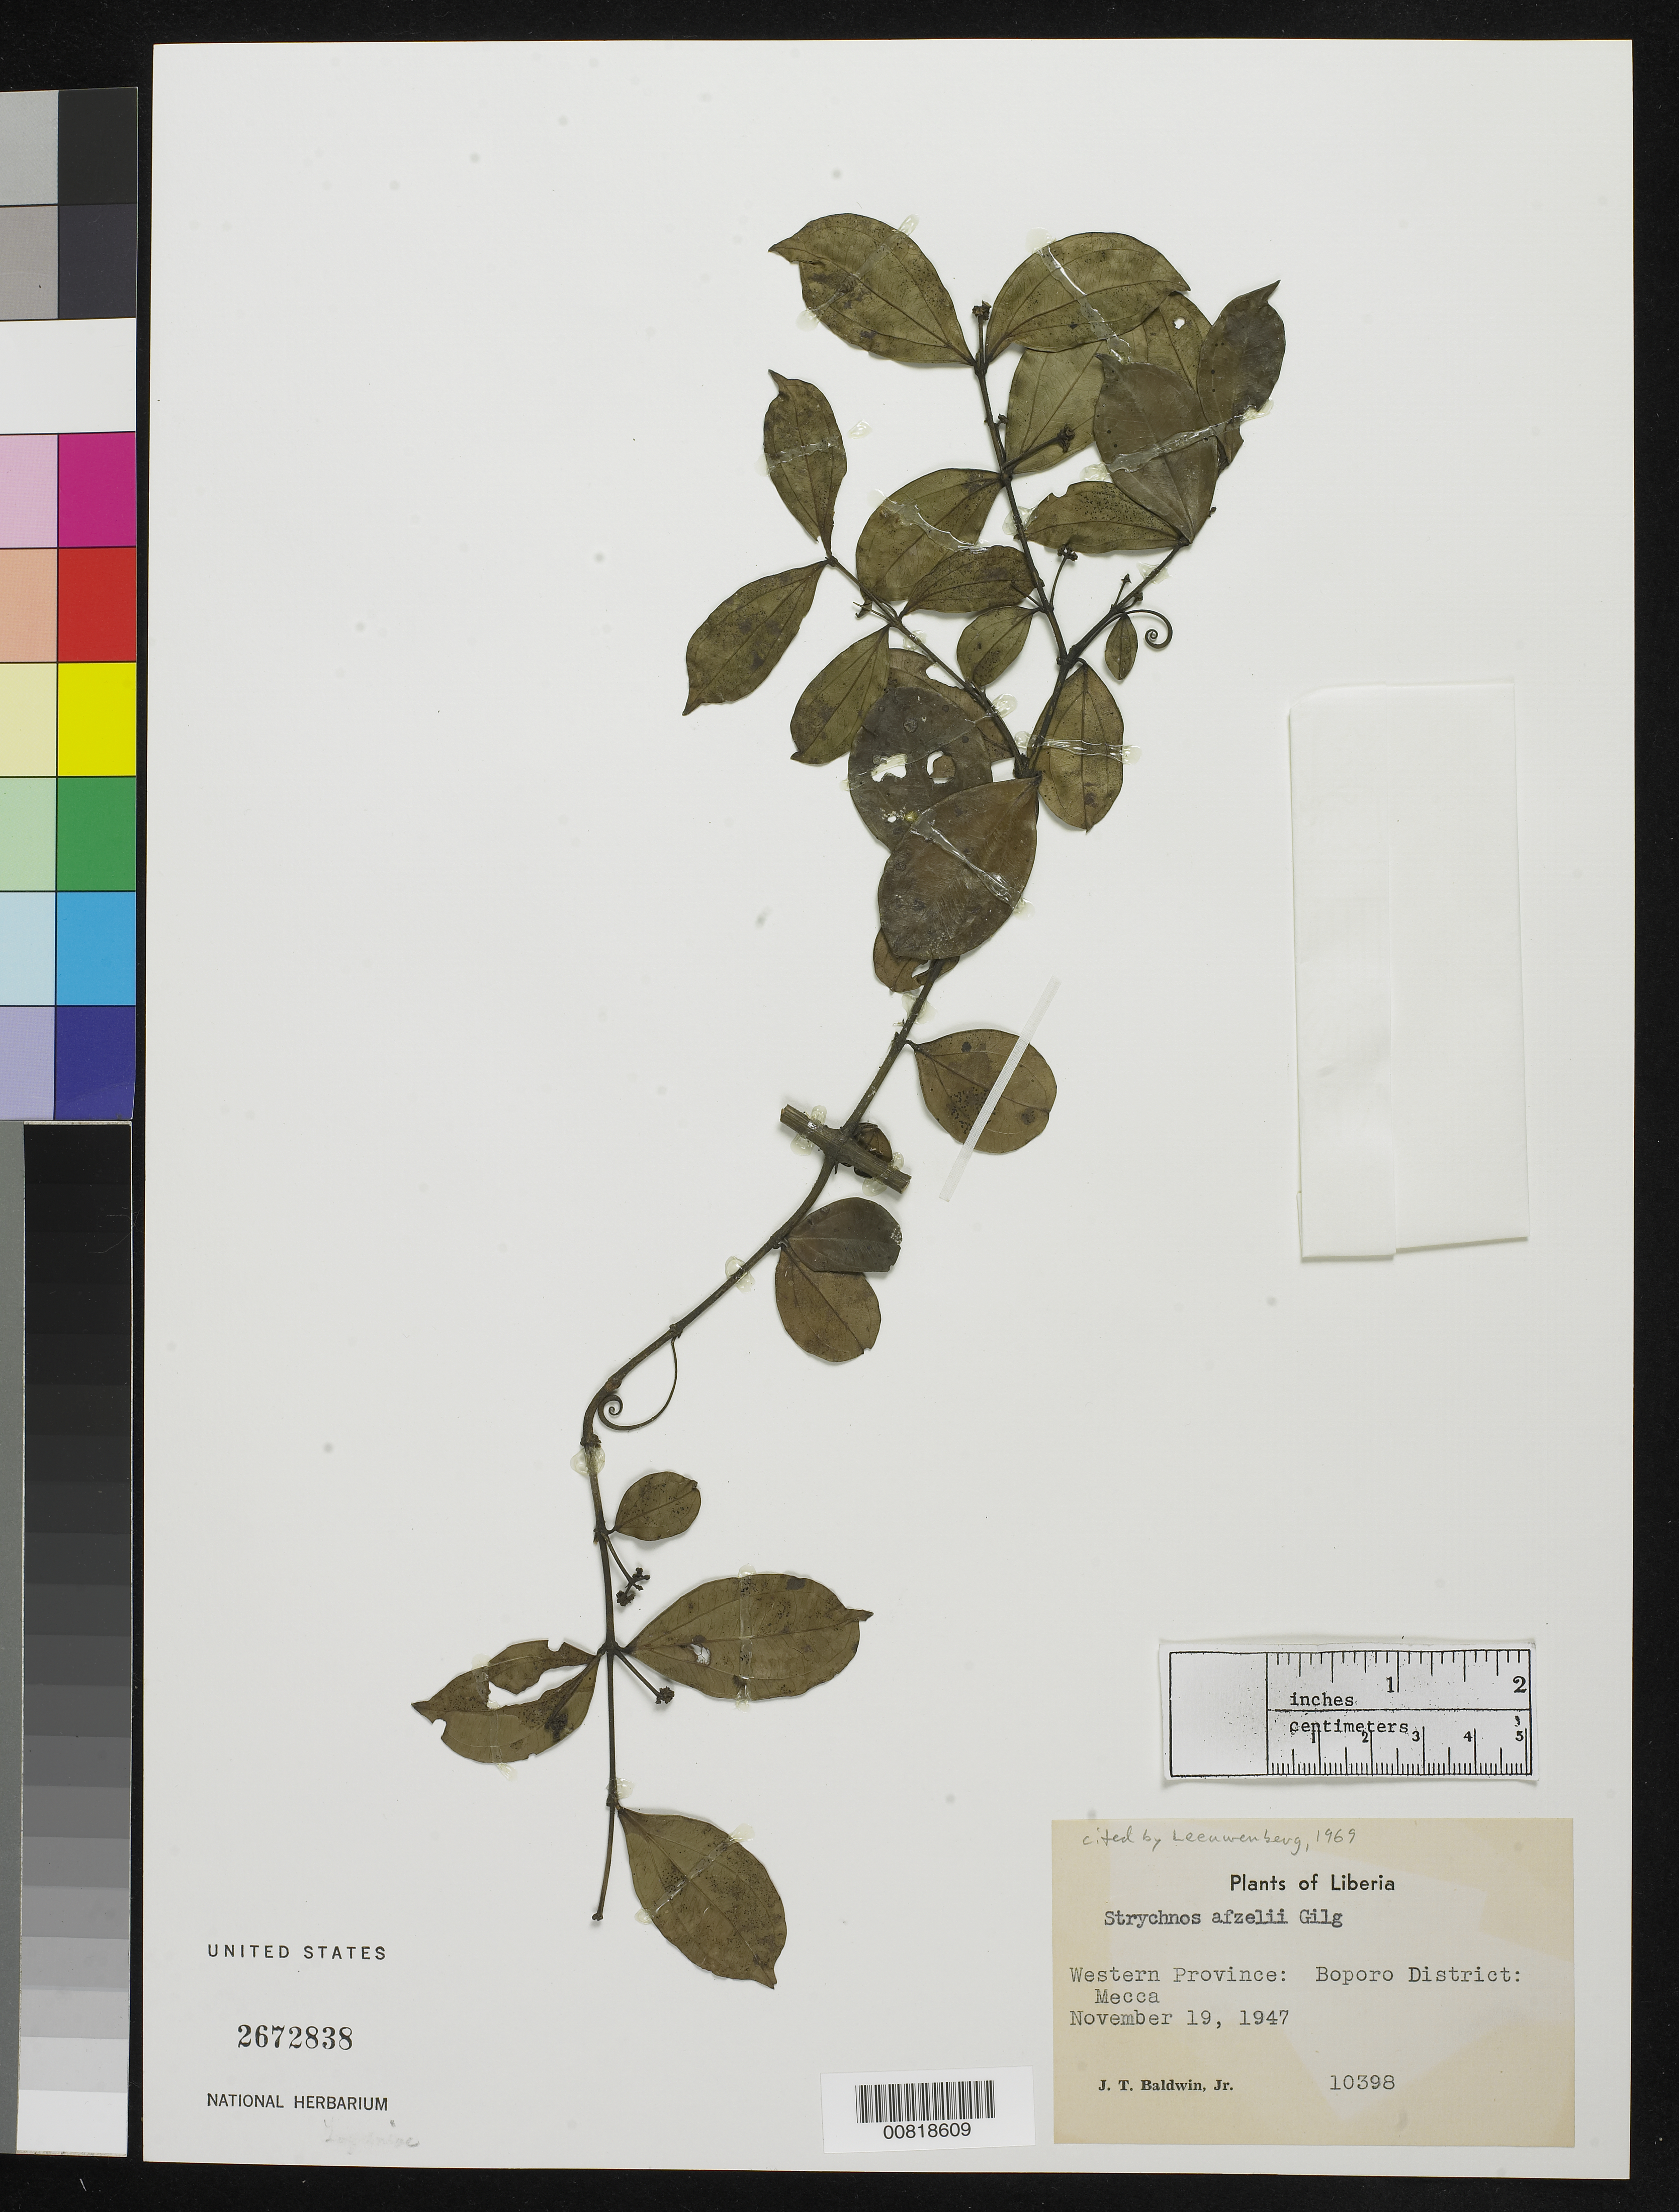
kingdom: Plantae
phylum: Tracheophyta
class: Magnoliopsida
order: Gentianales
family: Loganiaceae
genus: Strychnos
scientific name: Strychnos afzelii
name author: Gilg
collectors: J. T. Baldwin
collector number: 10398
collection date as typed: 19 Nov 1947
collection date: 1947-11-19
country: Liberia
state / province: Gbarpolu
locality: Western Province: Boporo District, Mecca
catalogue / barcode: US 2672838